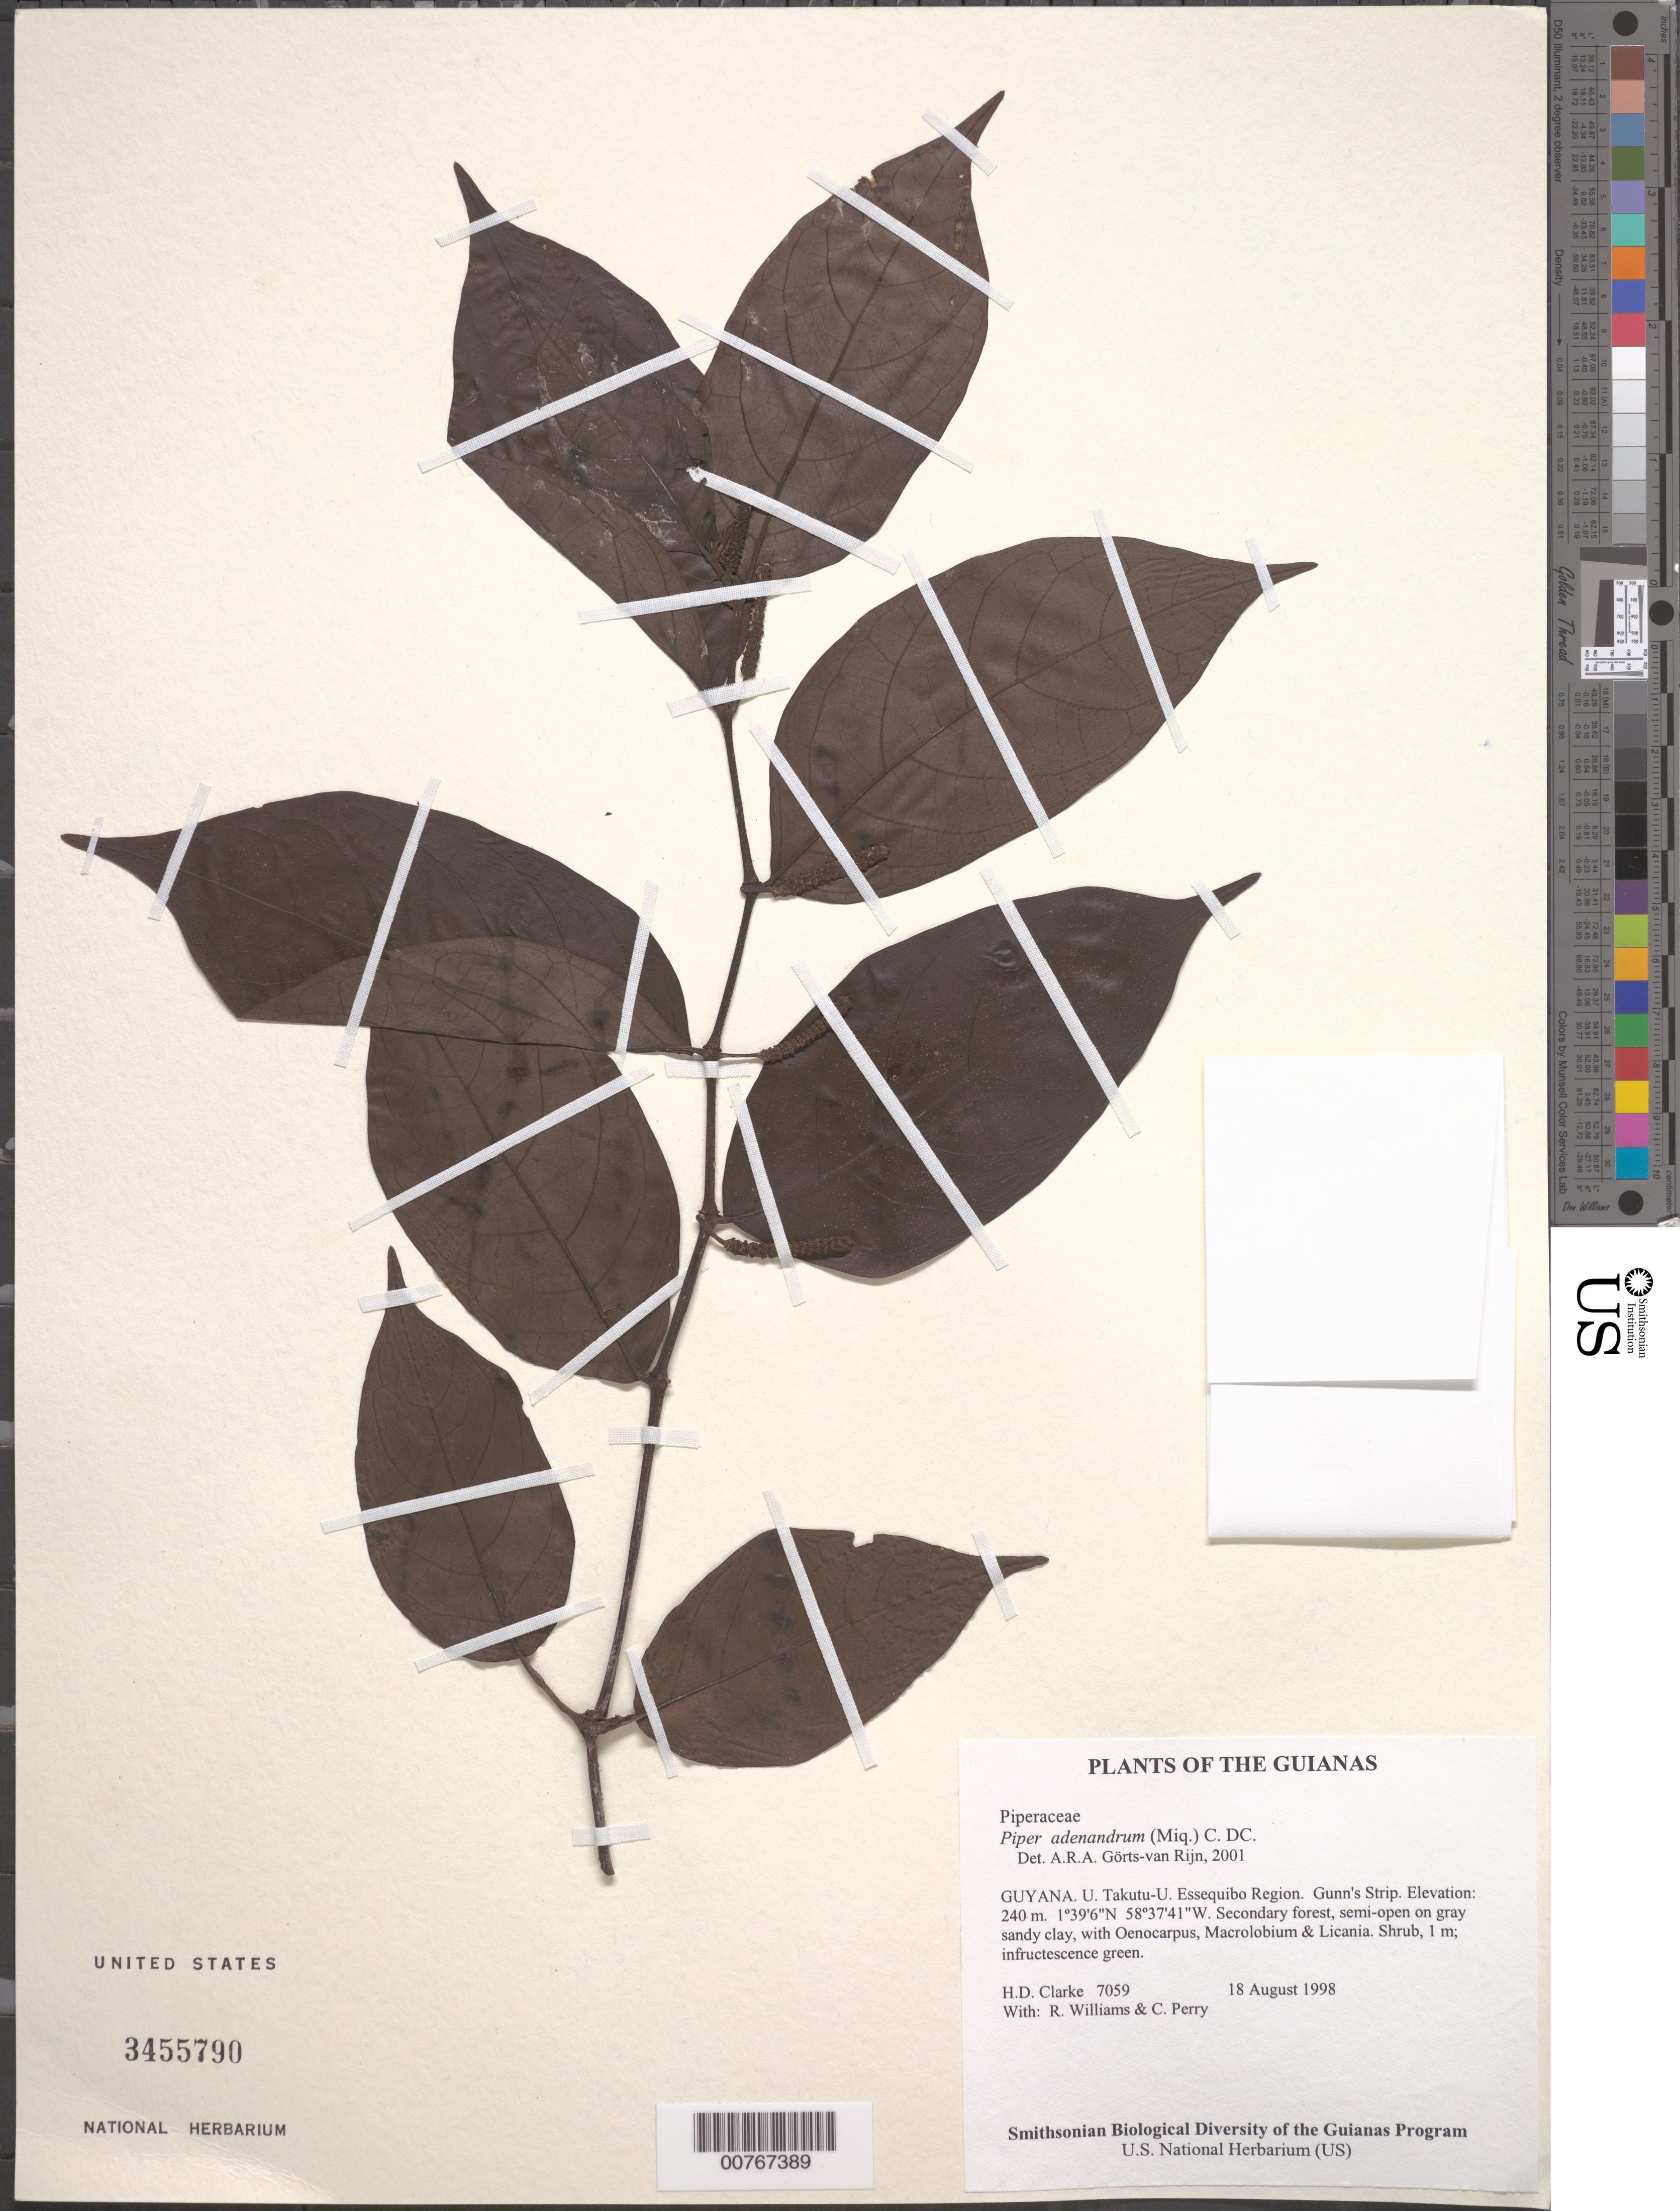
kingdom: Plantae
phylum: Tracheophyta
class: Magnoliopsida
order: Piperales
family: Piperaceae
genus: Piper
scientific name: Piper adenandrum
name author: (Miq.) C. DC.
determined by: Görts-van Rijn, A. R. A.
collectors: H. D. Clarke, R. Williams & C. Perry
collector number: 7059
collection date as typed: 18 August 1998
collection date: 1998-08-18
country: Guyana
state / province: U. Takutu-U. Essequibo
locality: Gunn's Strip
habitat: Secondary forest, semi-open on gray sandy clay, with Oenocarpus, Macrolobium & Licania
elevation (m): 240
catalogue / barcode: US 3455790